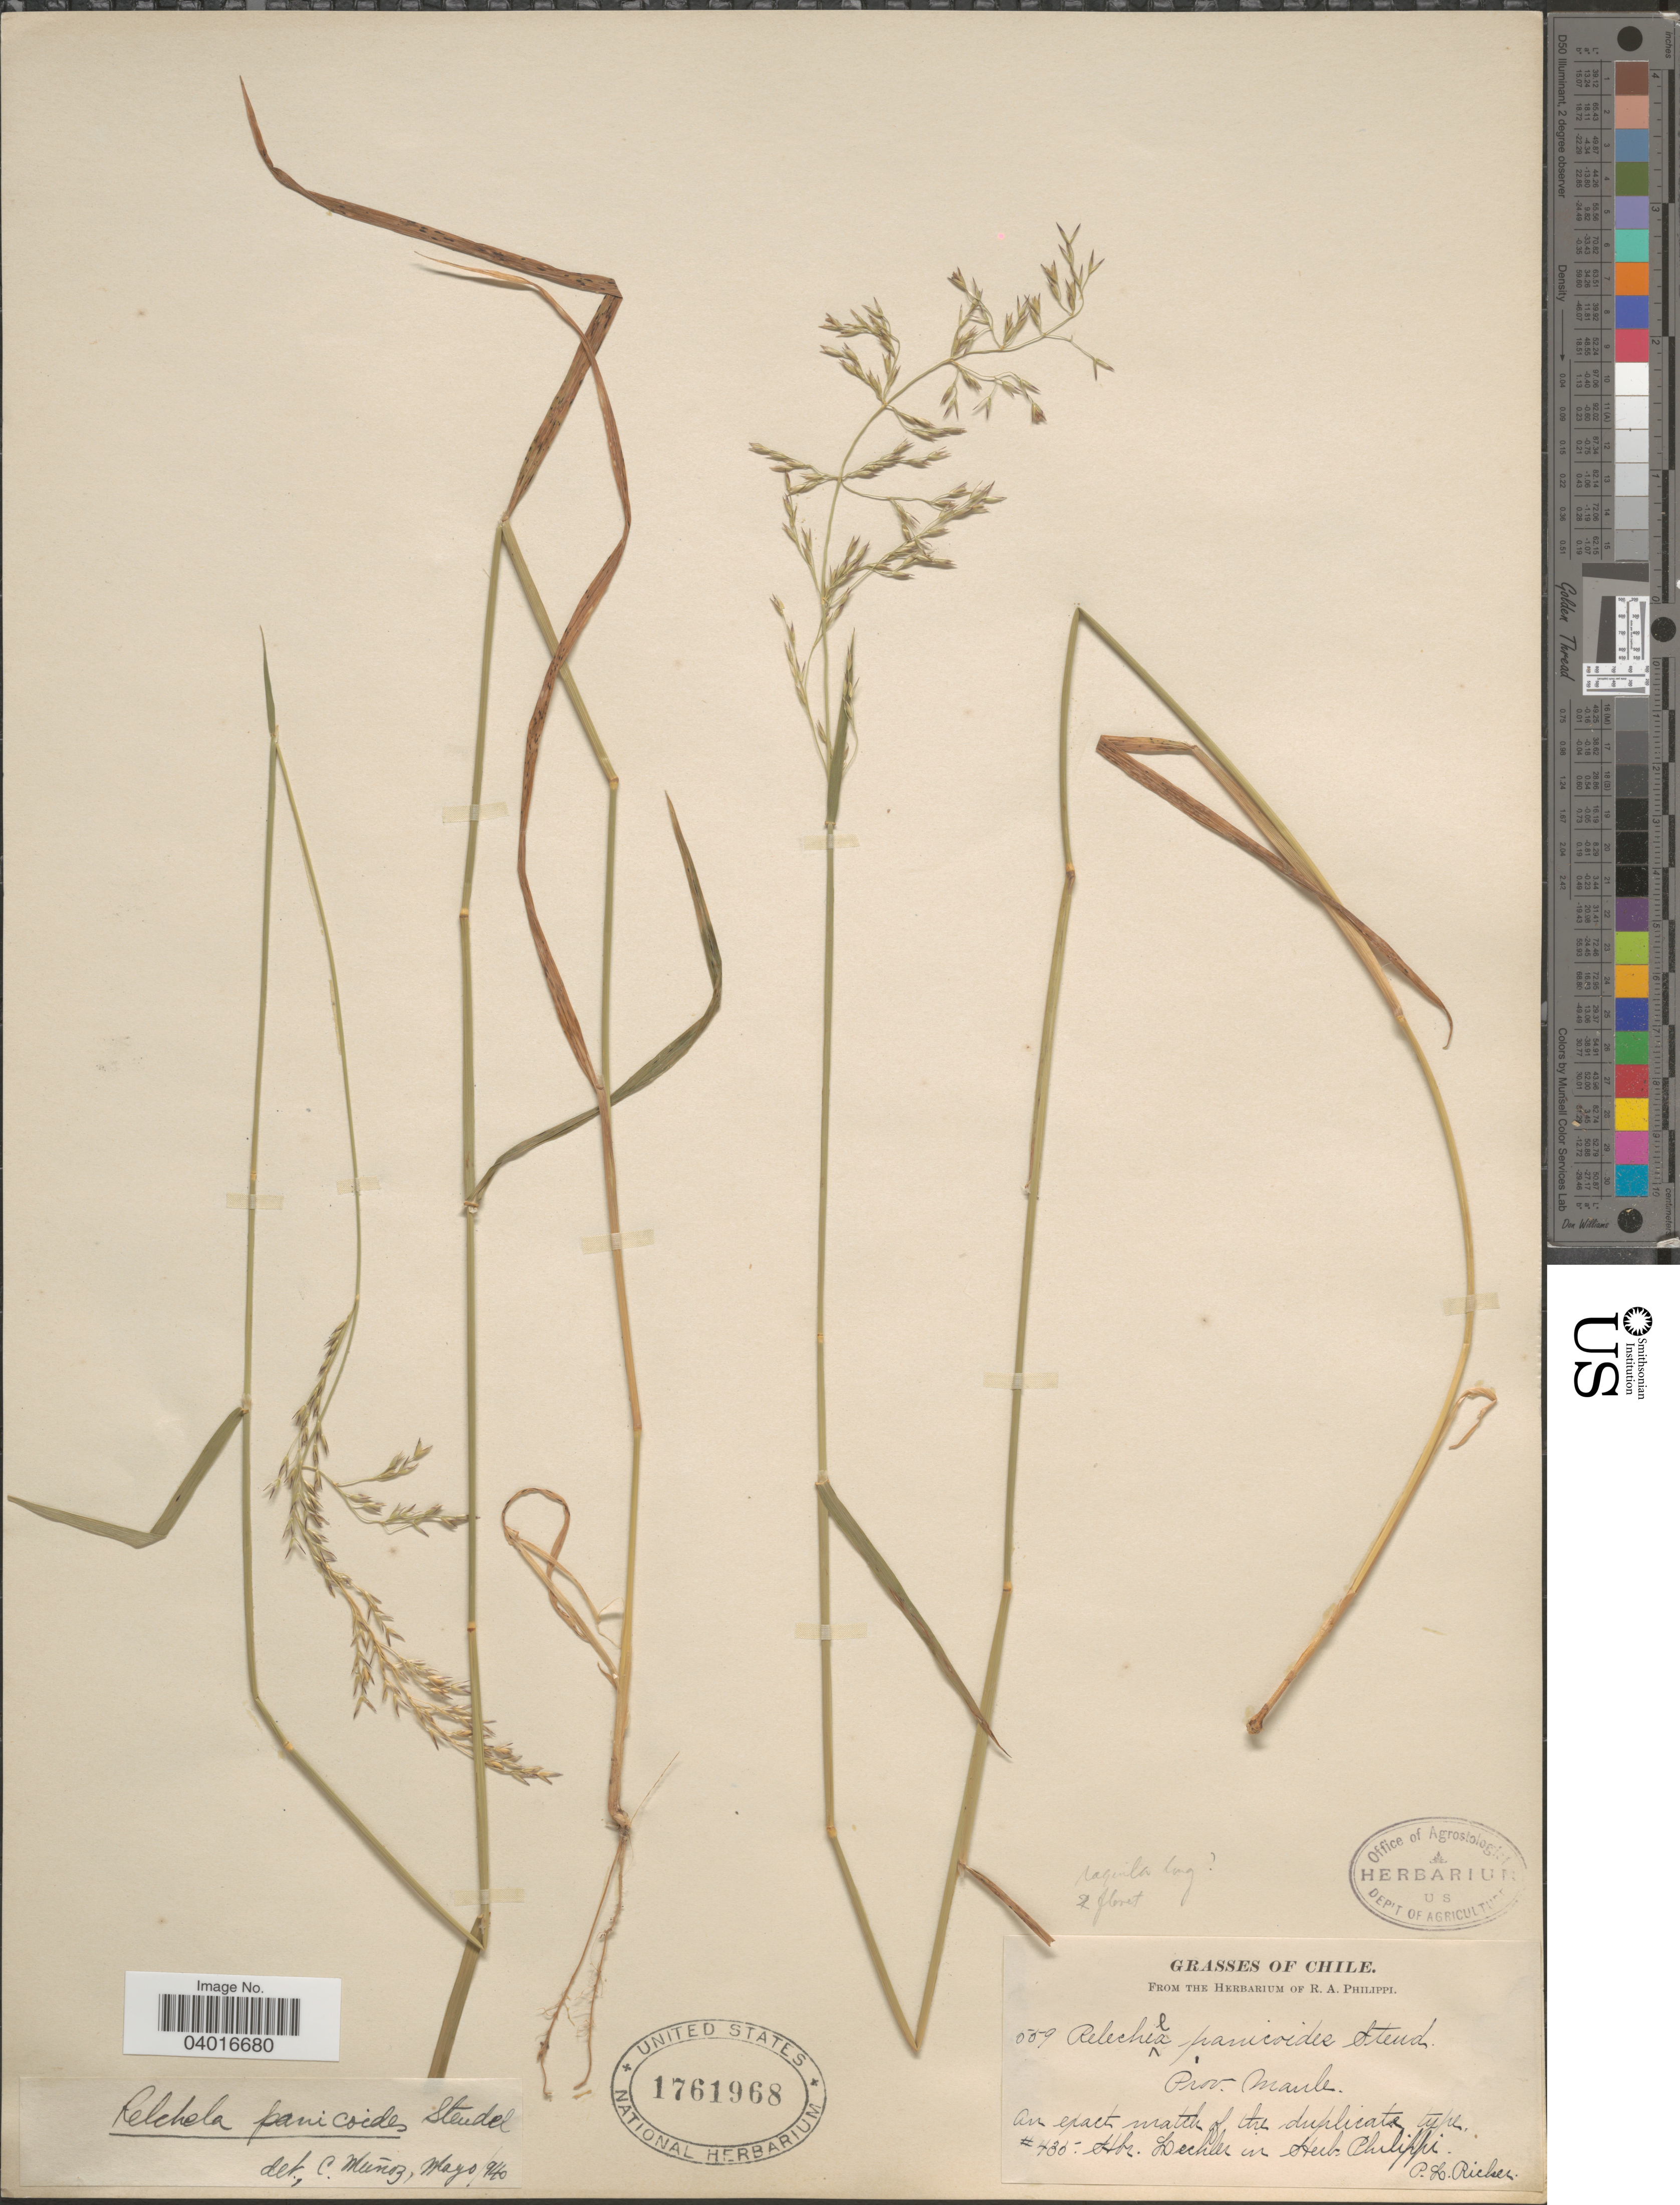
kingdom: Plantae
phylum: Tracheophyta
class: Liliopsida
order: Poales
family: Poaceae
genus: Relchela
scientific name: Relchela panicoides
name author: Steud.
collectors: P. Ricker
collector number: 559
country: Chile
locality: Prov. Maule.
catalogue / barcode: US 1761968